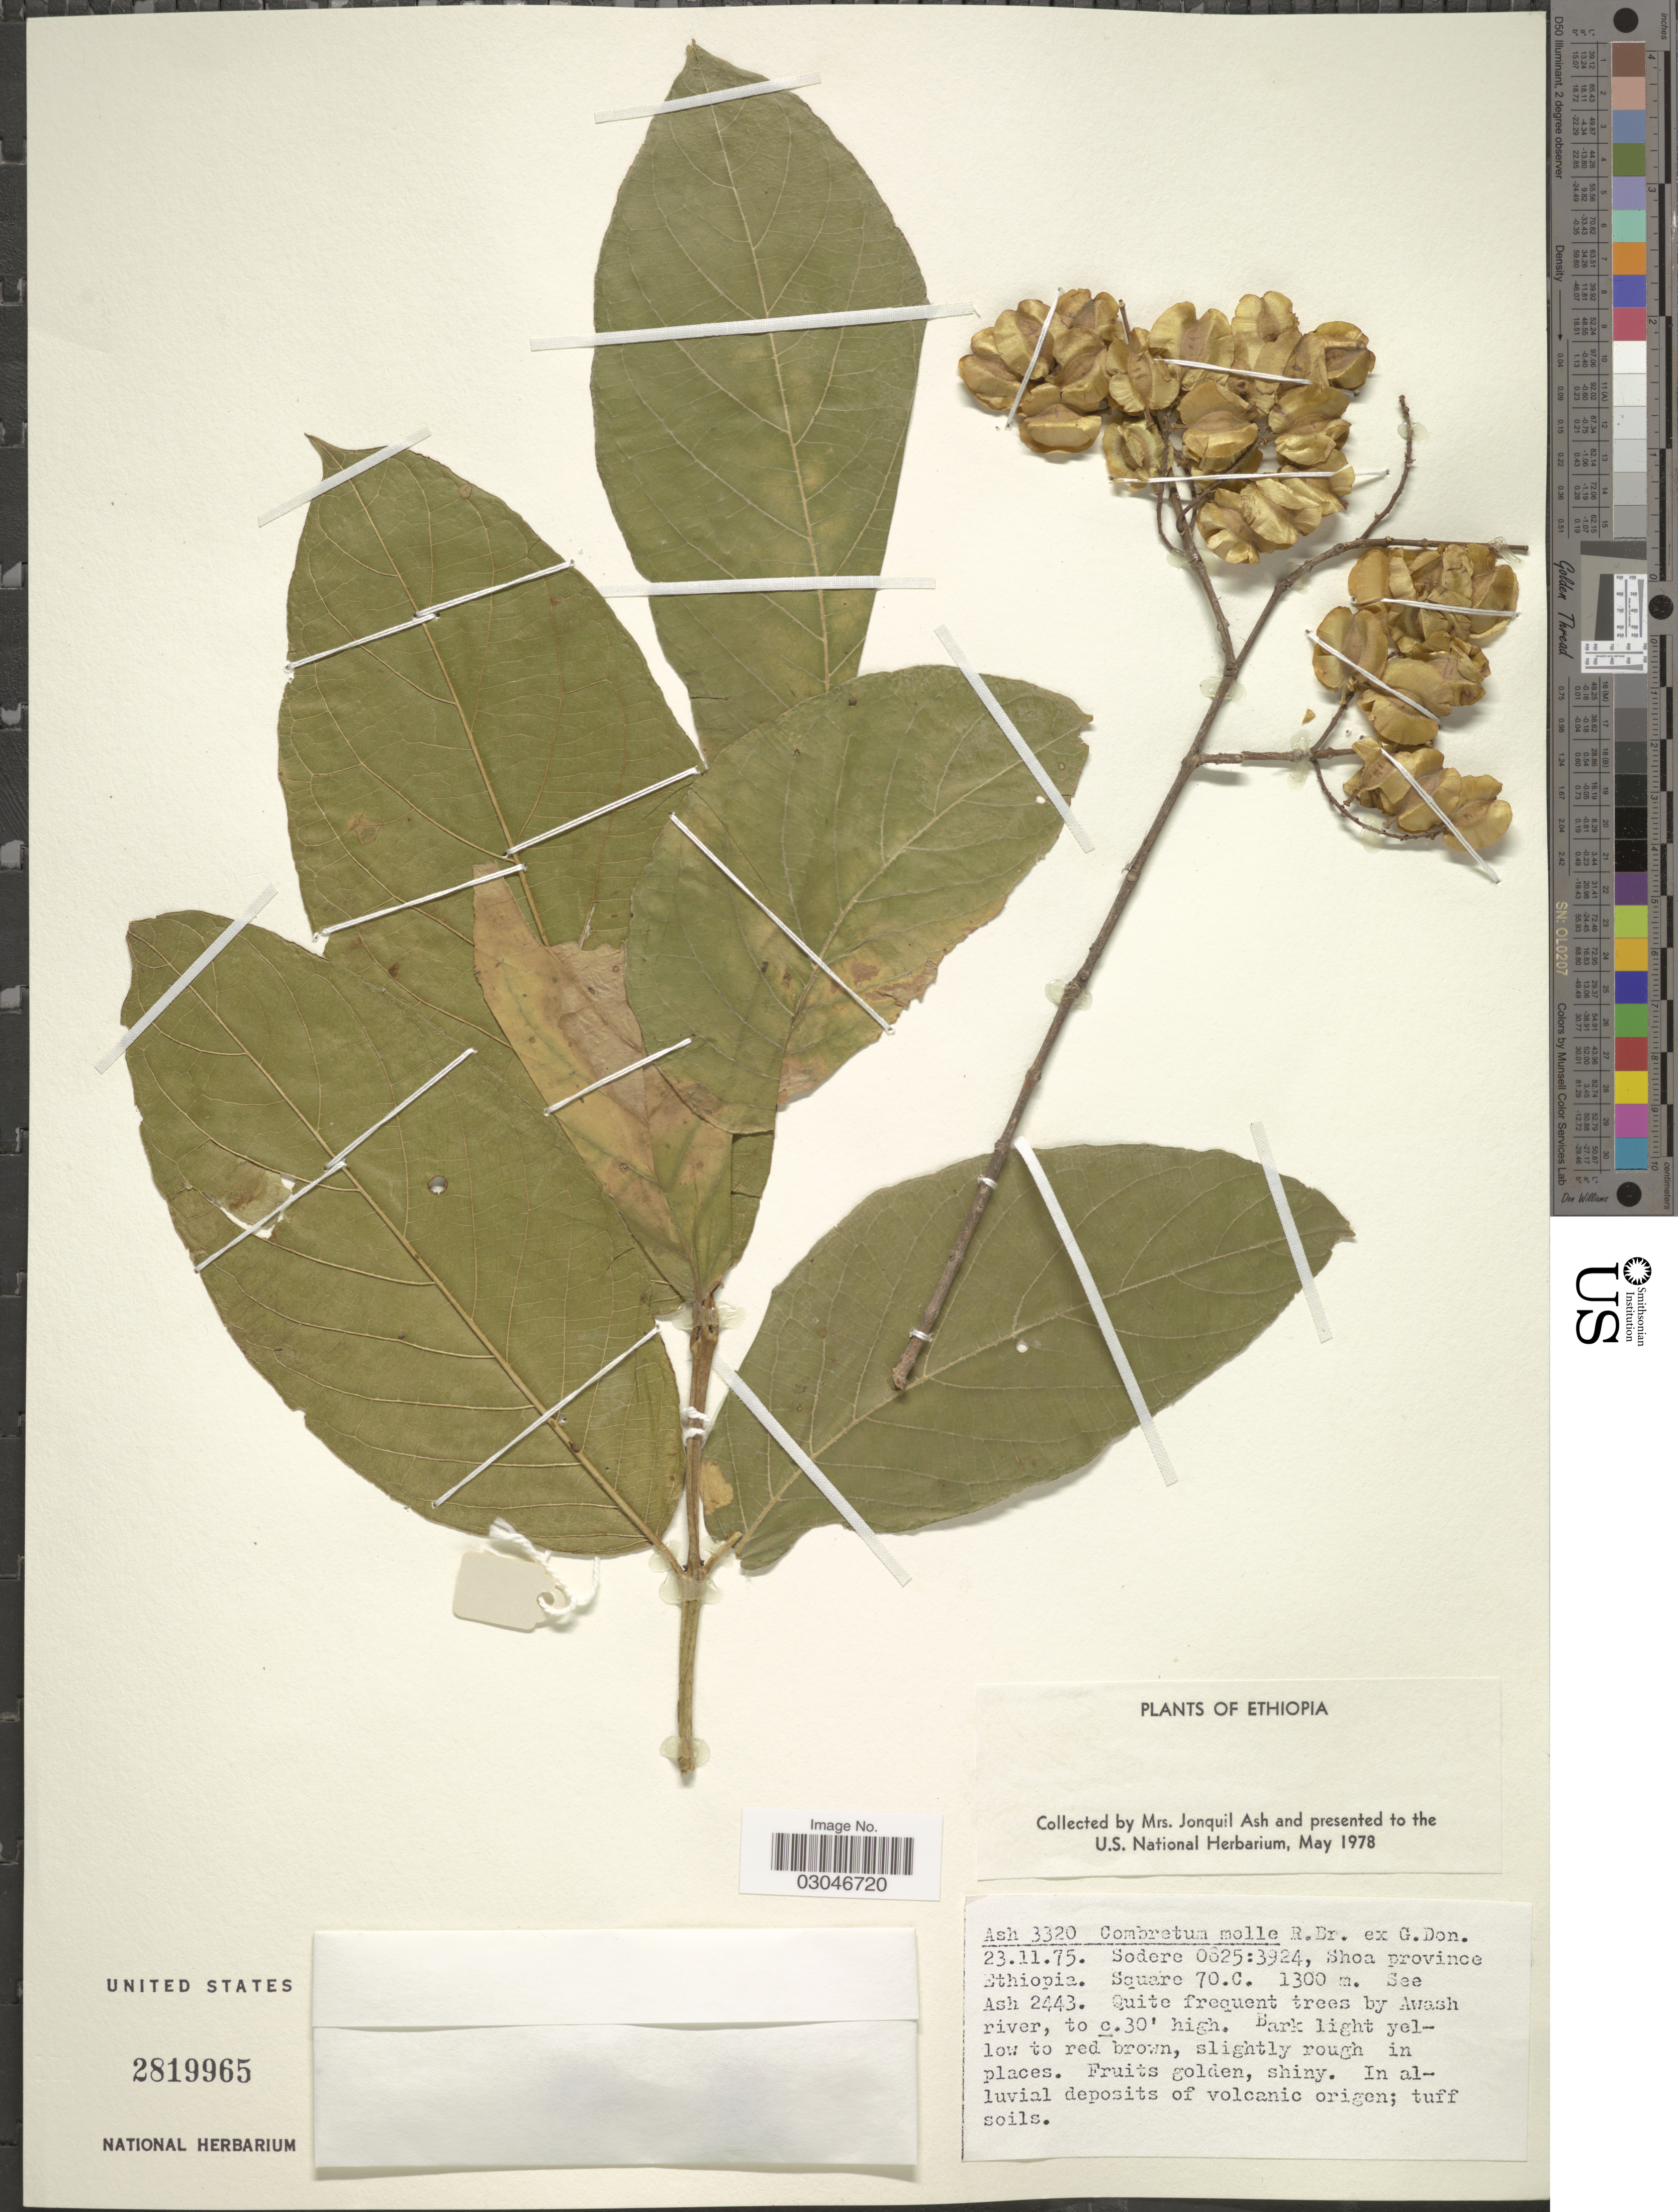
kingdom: Plantae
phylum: Tracheophyta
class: Magnoliopsida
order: Myrtales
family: Combretaceae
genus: Combretum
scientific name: Combretum molle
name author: R. Br. ex G. Don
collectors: J. Ash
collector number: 3320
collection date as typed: Transcribed d/m/y: 23/11/75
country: Ethiopia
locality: Sodere 0825:3924, Shoa province. Square 70.C.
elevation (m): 1300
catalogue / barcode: US 2819965